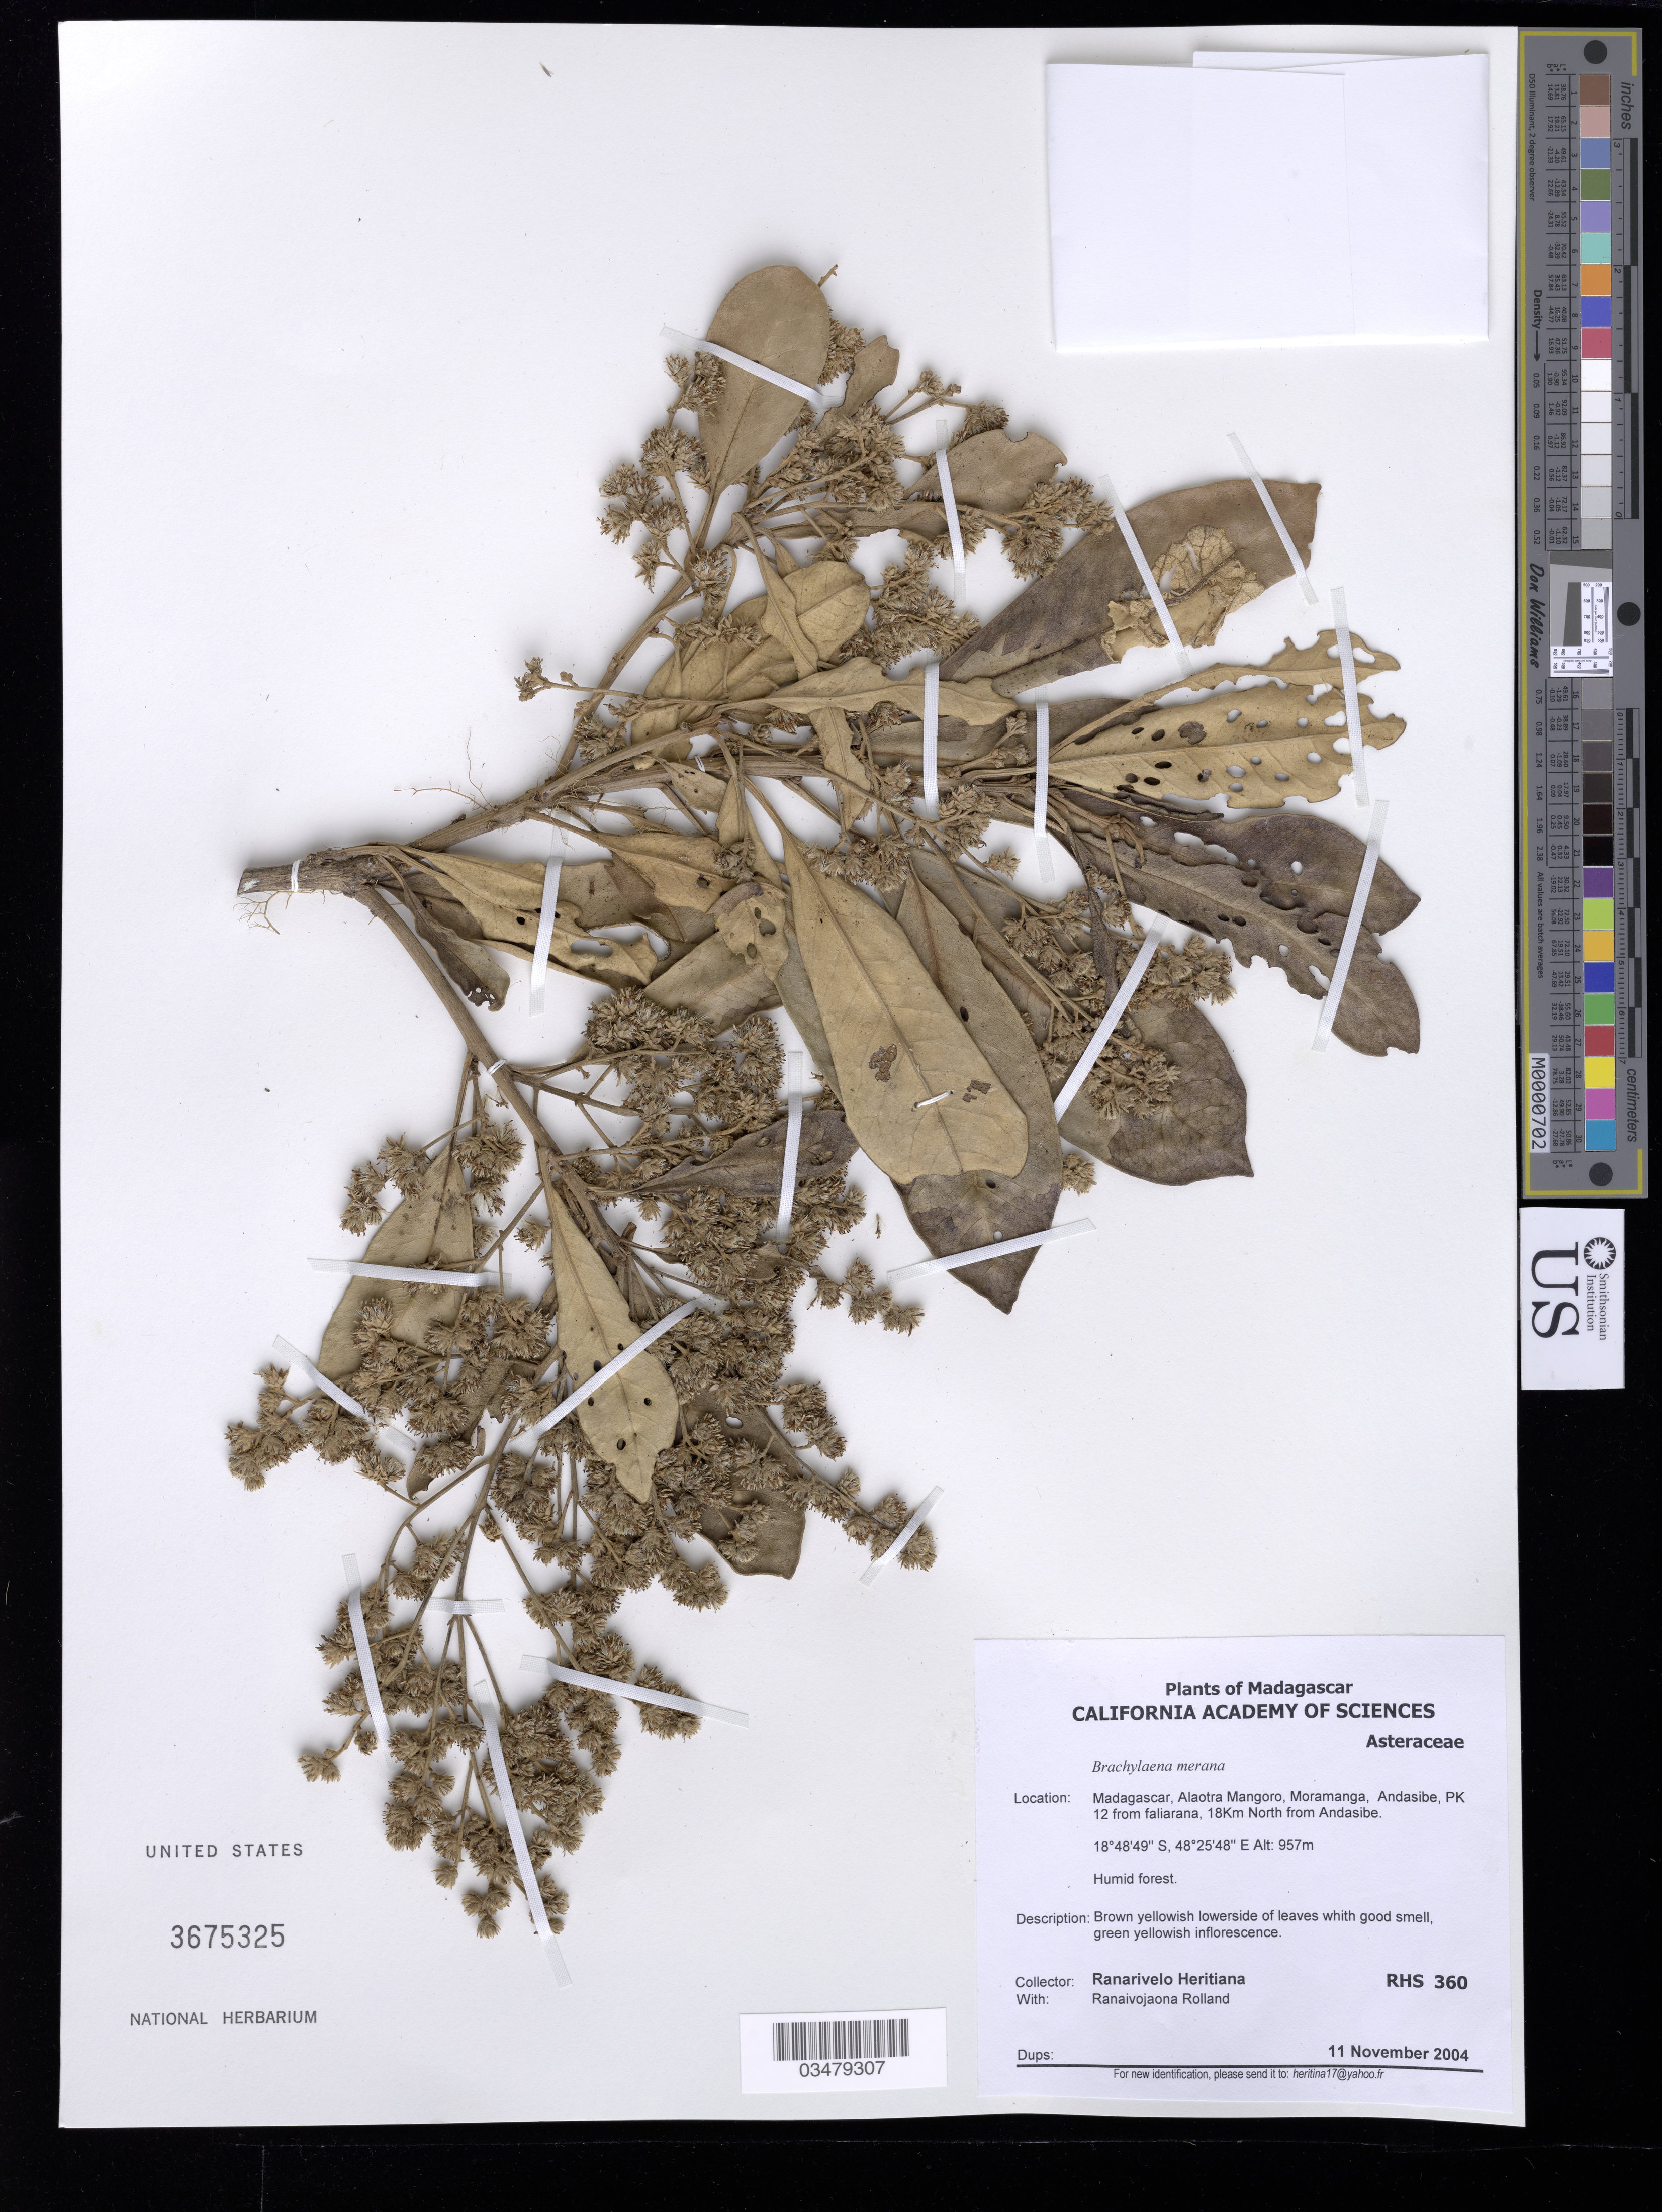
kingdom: Plantae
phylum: Tracheophyta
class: Magnoliopsida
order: Asterales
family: Asteraceae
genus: Brachylaena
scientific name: Brachylaena merana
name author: Humbert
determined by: Robinson, Harold E., (US)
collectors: R. Heritiana & R. Rolland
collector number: RHS 360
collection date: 2004-11-11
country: Madagascar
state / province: Alaotra Mangoro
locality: Mormanga, Andasibe, PK 12 from faliarana, 18 km N from Andasibe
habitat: Humid forest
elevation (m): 957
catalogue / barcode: US 3675325